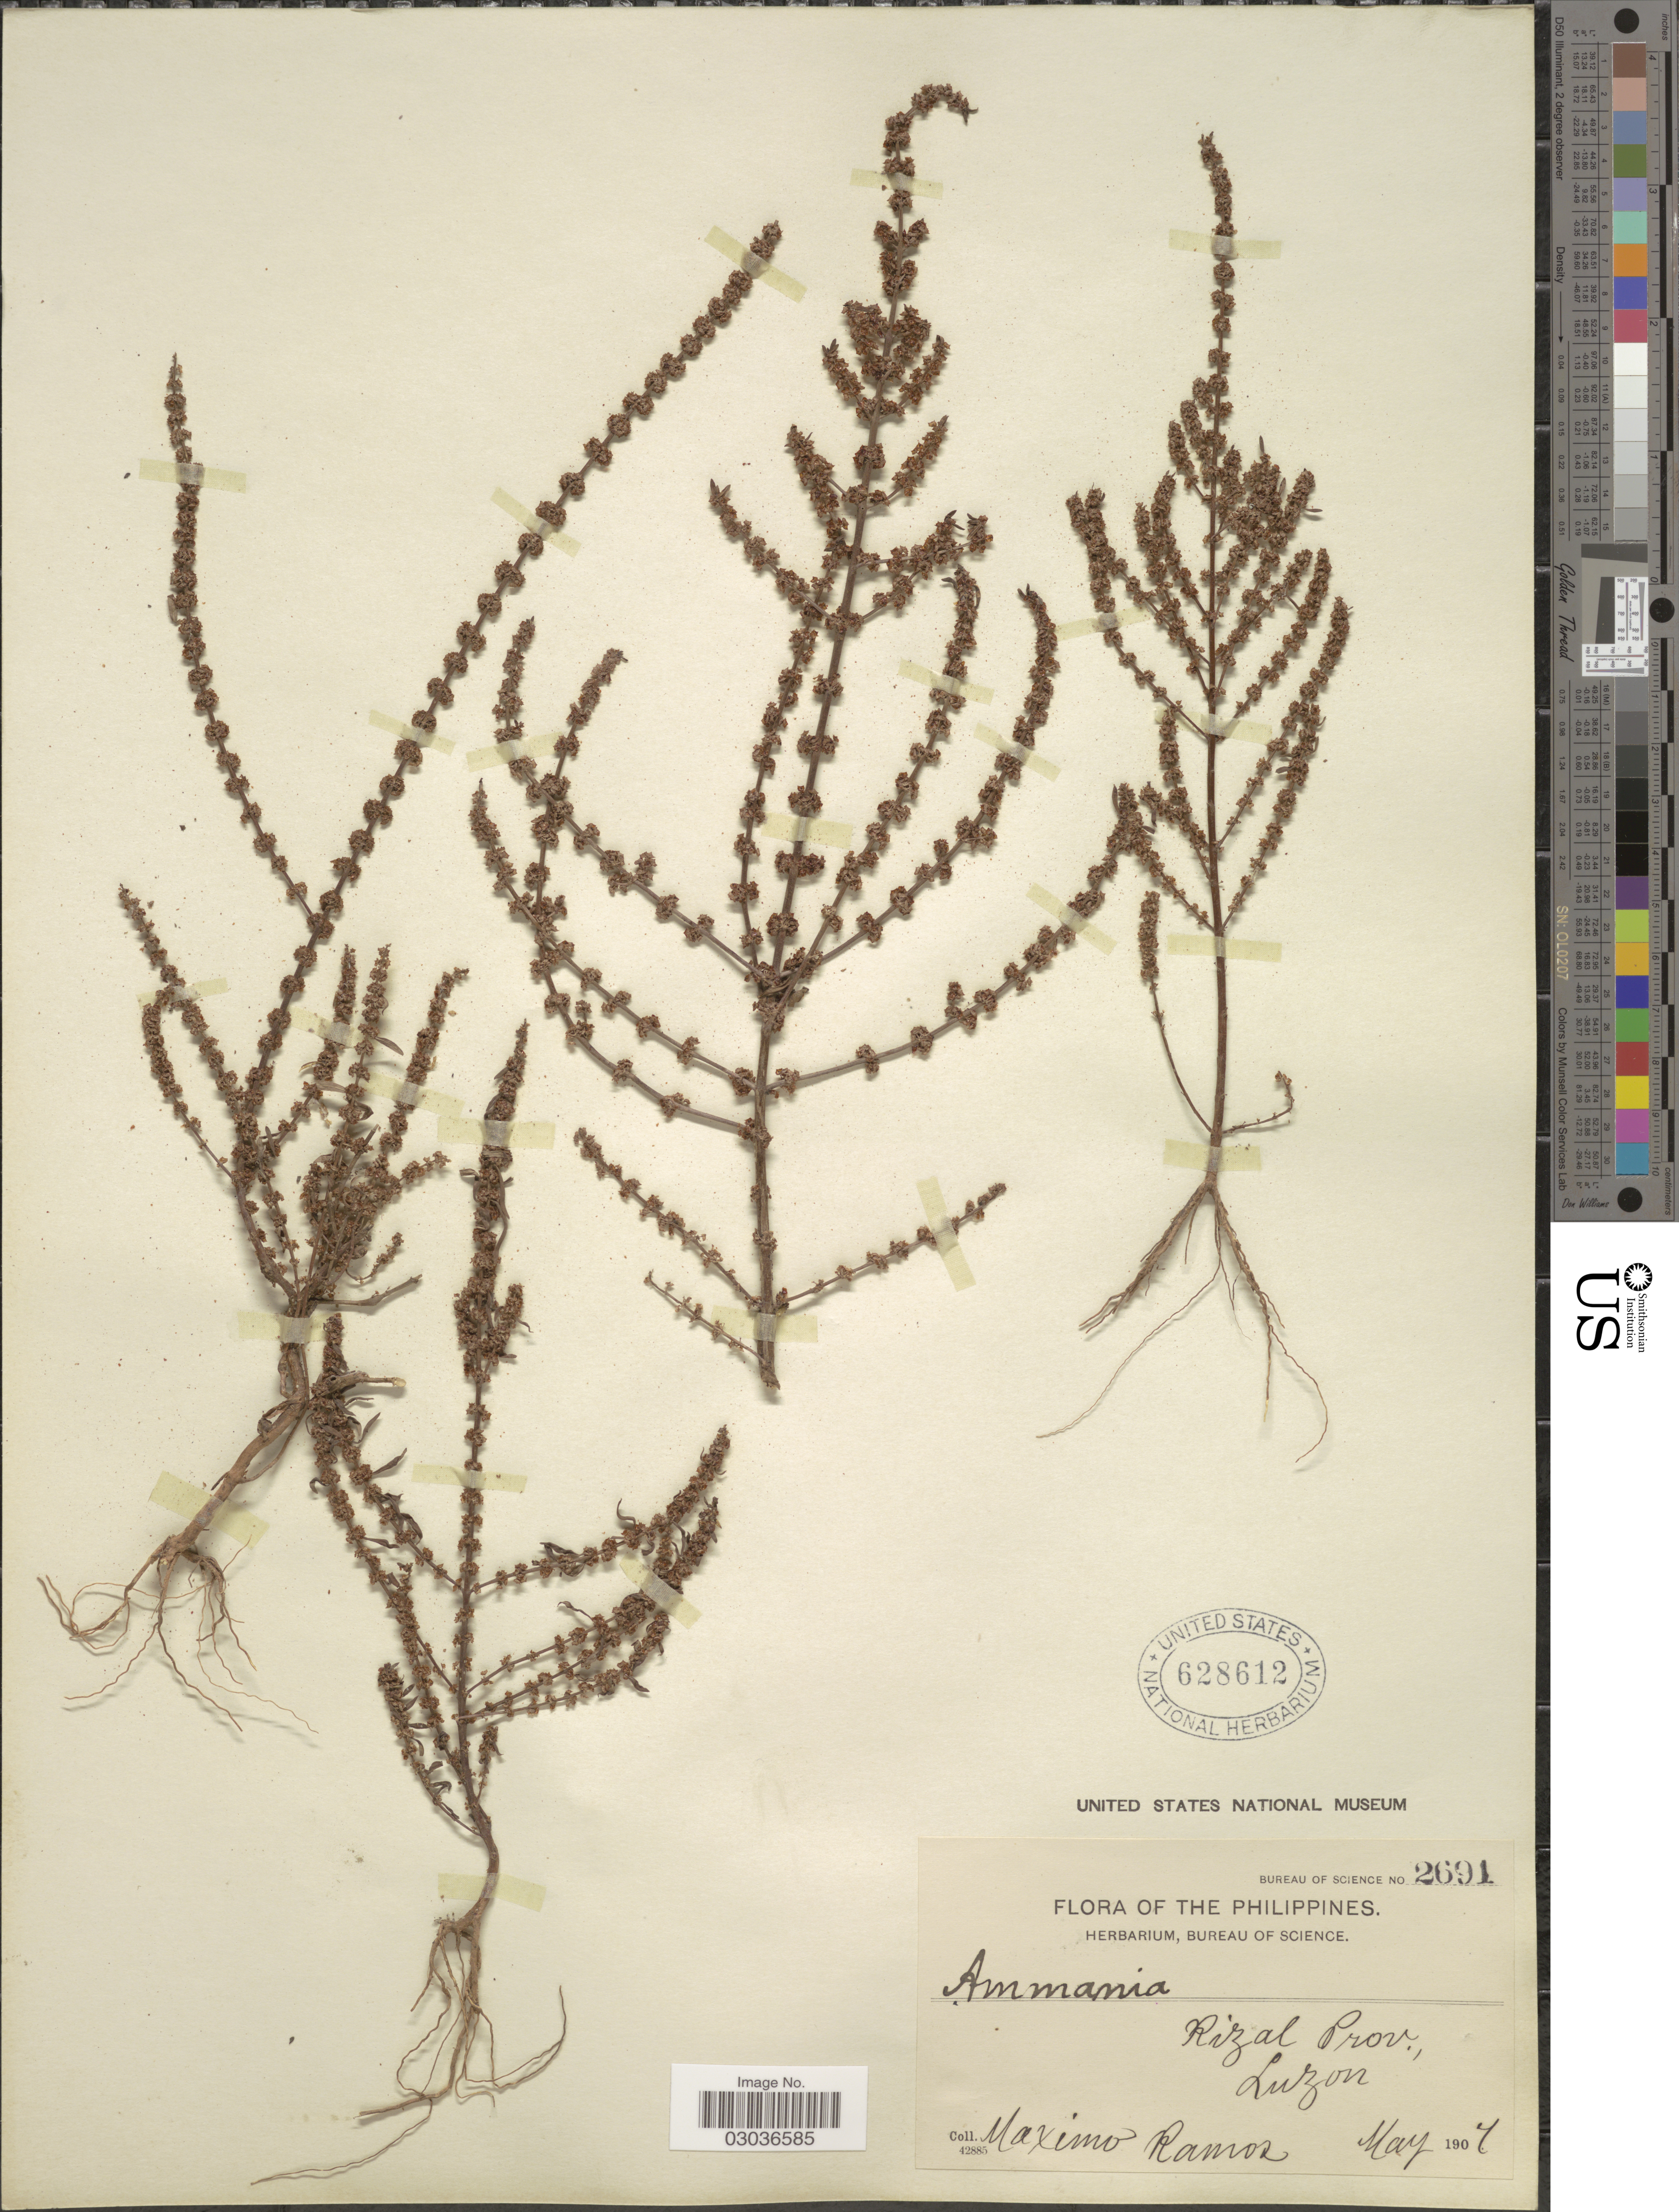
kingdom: Plantae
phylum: Tracheophyta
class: Magnoliopsida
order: Myrtales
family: Lythraceae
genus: Ammannia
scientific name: Ammannia baccifera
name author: L.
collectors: M. Ramos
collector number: Bureau of Science 2691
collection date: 1907-05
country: Philippines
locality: Rizal Prov., Luzon.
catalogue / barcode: US 628612